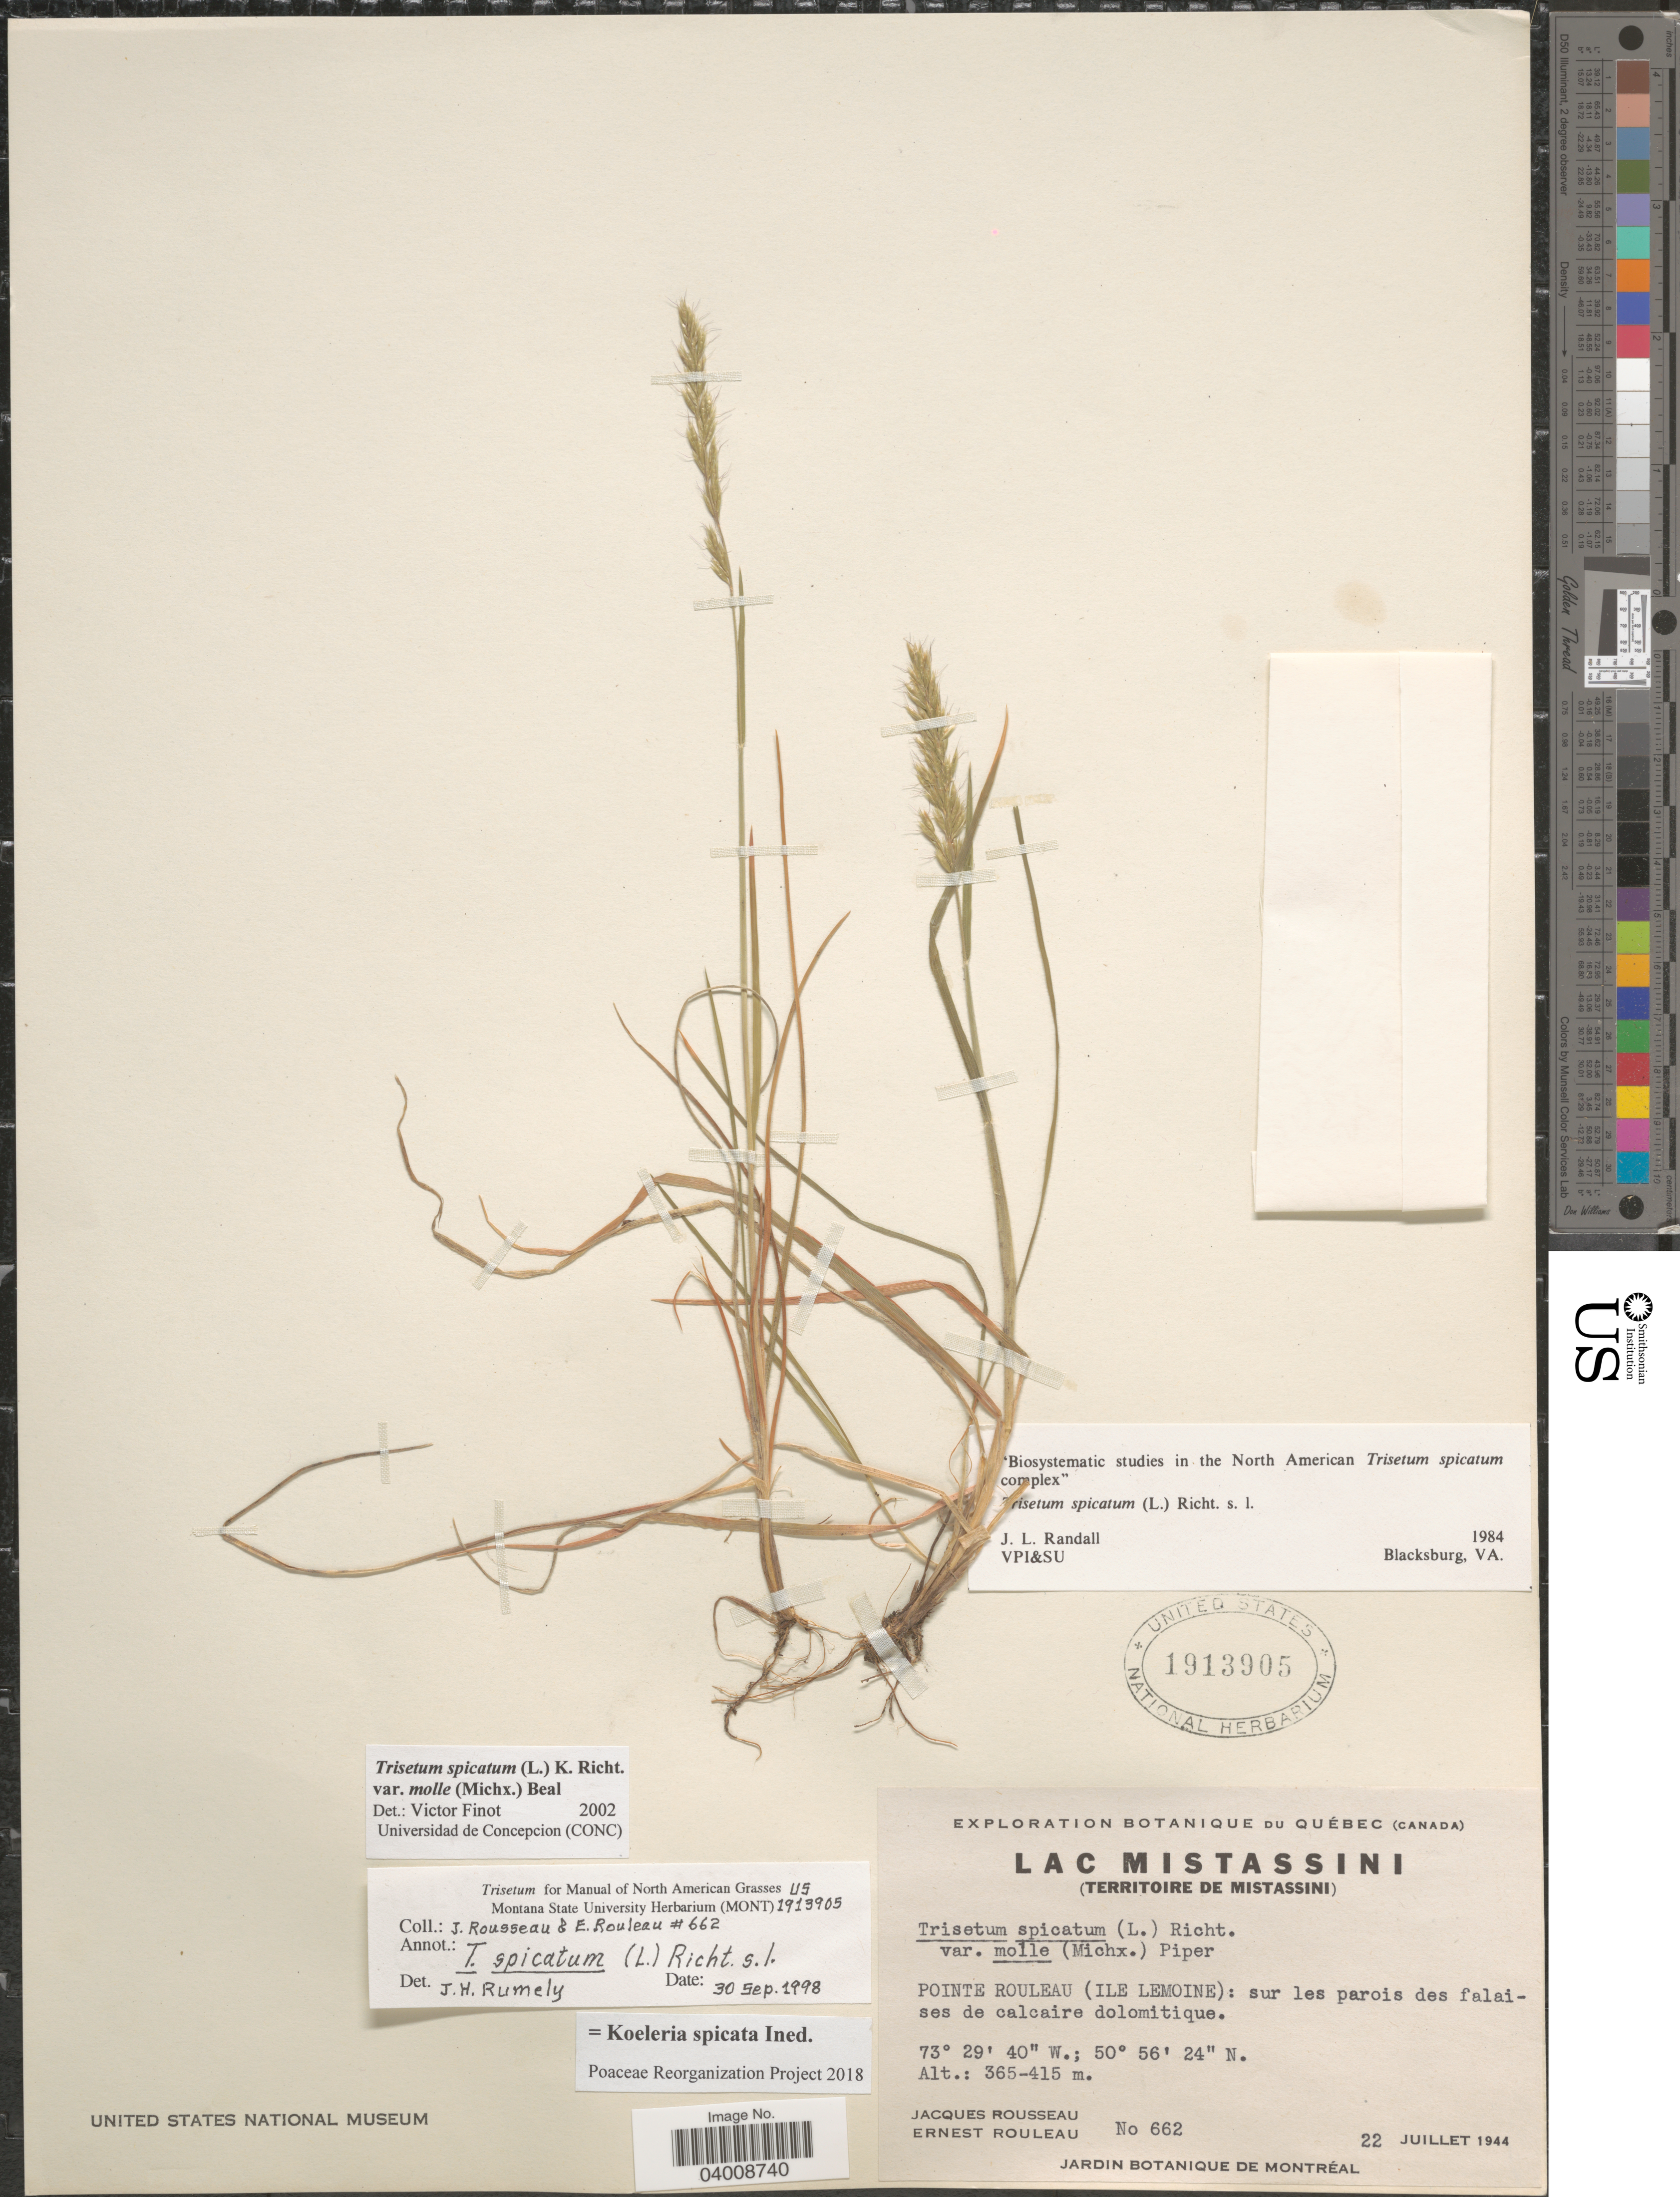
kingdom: Plantae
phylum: Tracheophyta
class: Liliopsida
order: Poales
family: Poaceae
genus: Koeleria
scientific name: Koeleria spicata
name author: (L.) Barberá et al.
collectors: J. Rousseau & J. Rouleau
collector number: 662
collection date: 1944-07-22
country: Canada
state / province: Quebec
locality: Lac Mistassini (Territoire de Mistassini). Pointe Rouleau (Ile Lemoine).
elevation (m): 365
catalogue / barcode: US 1913905